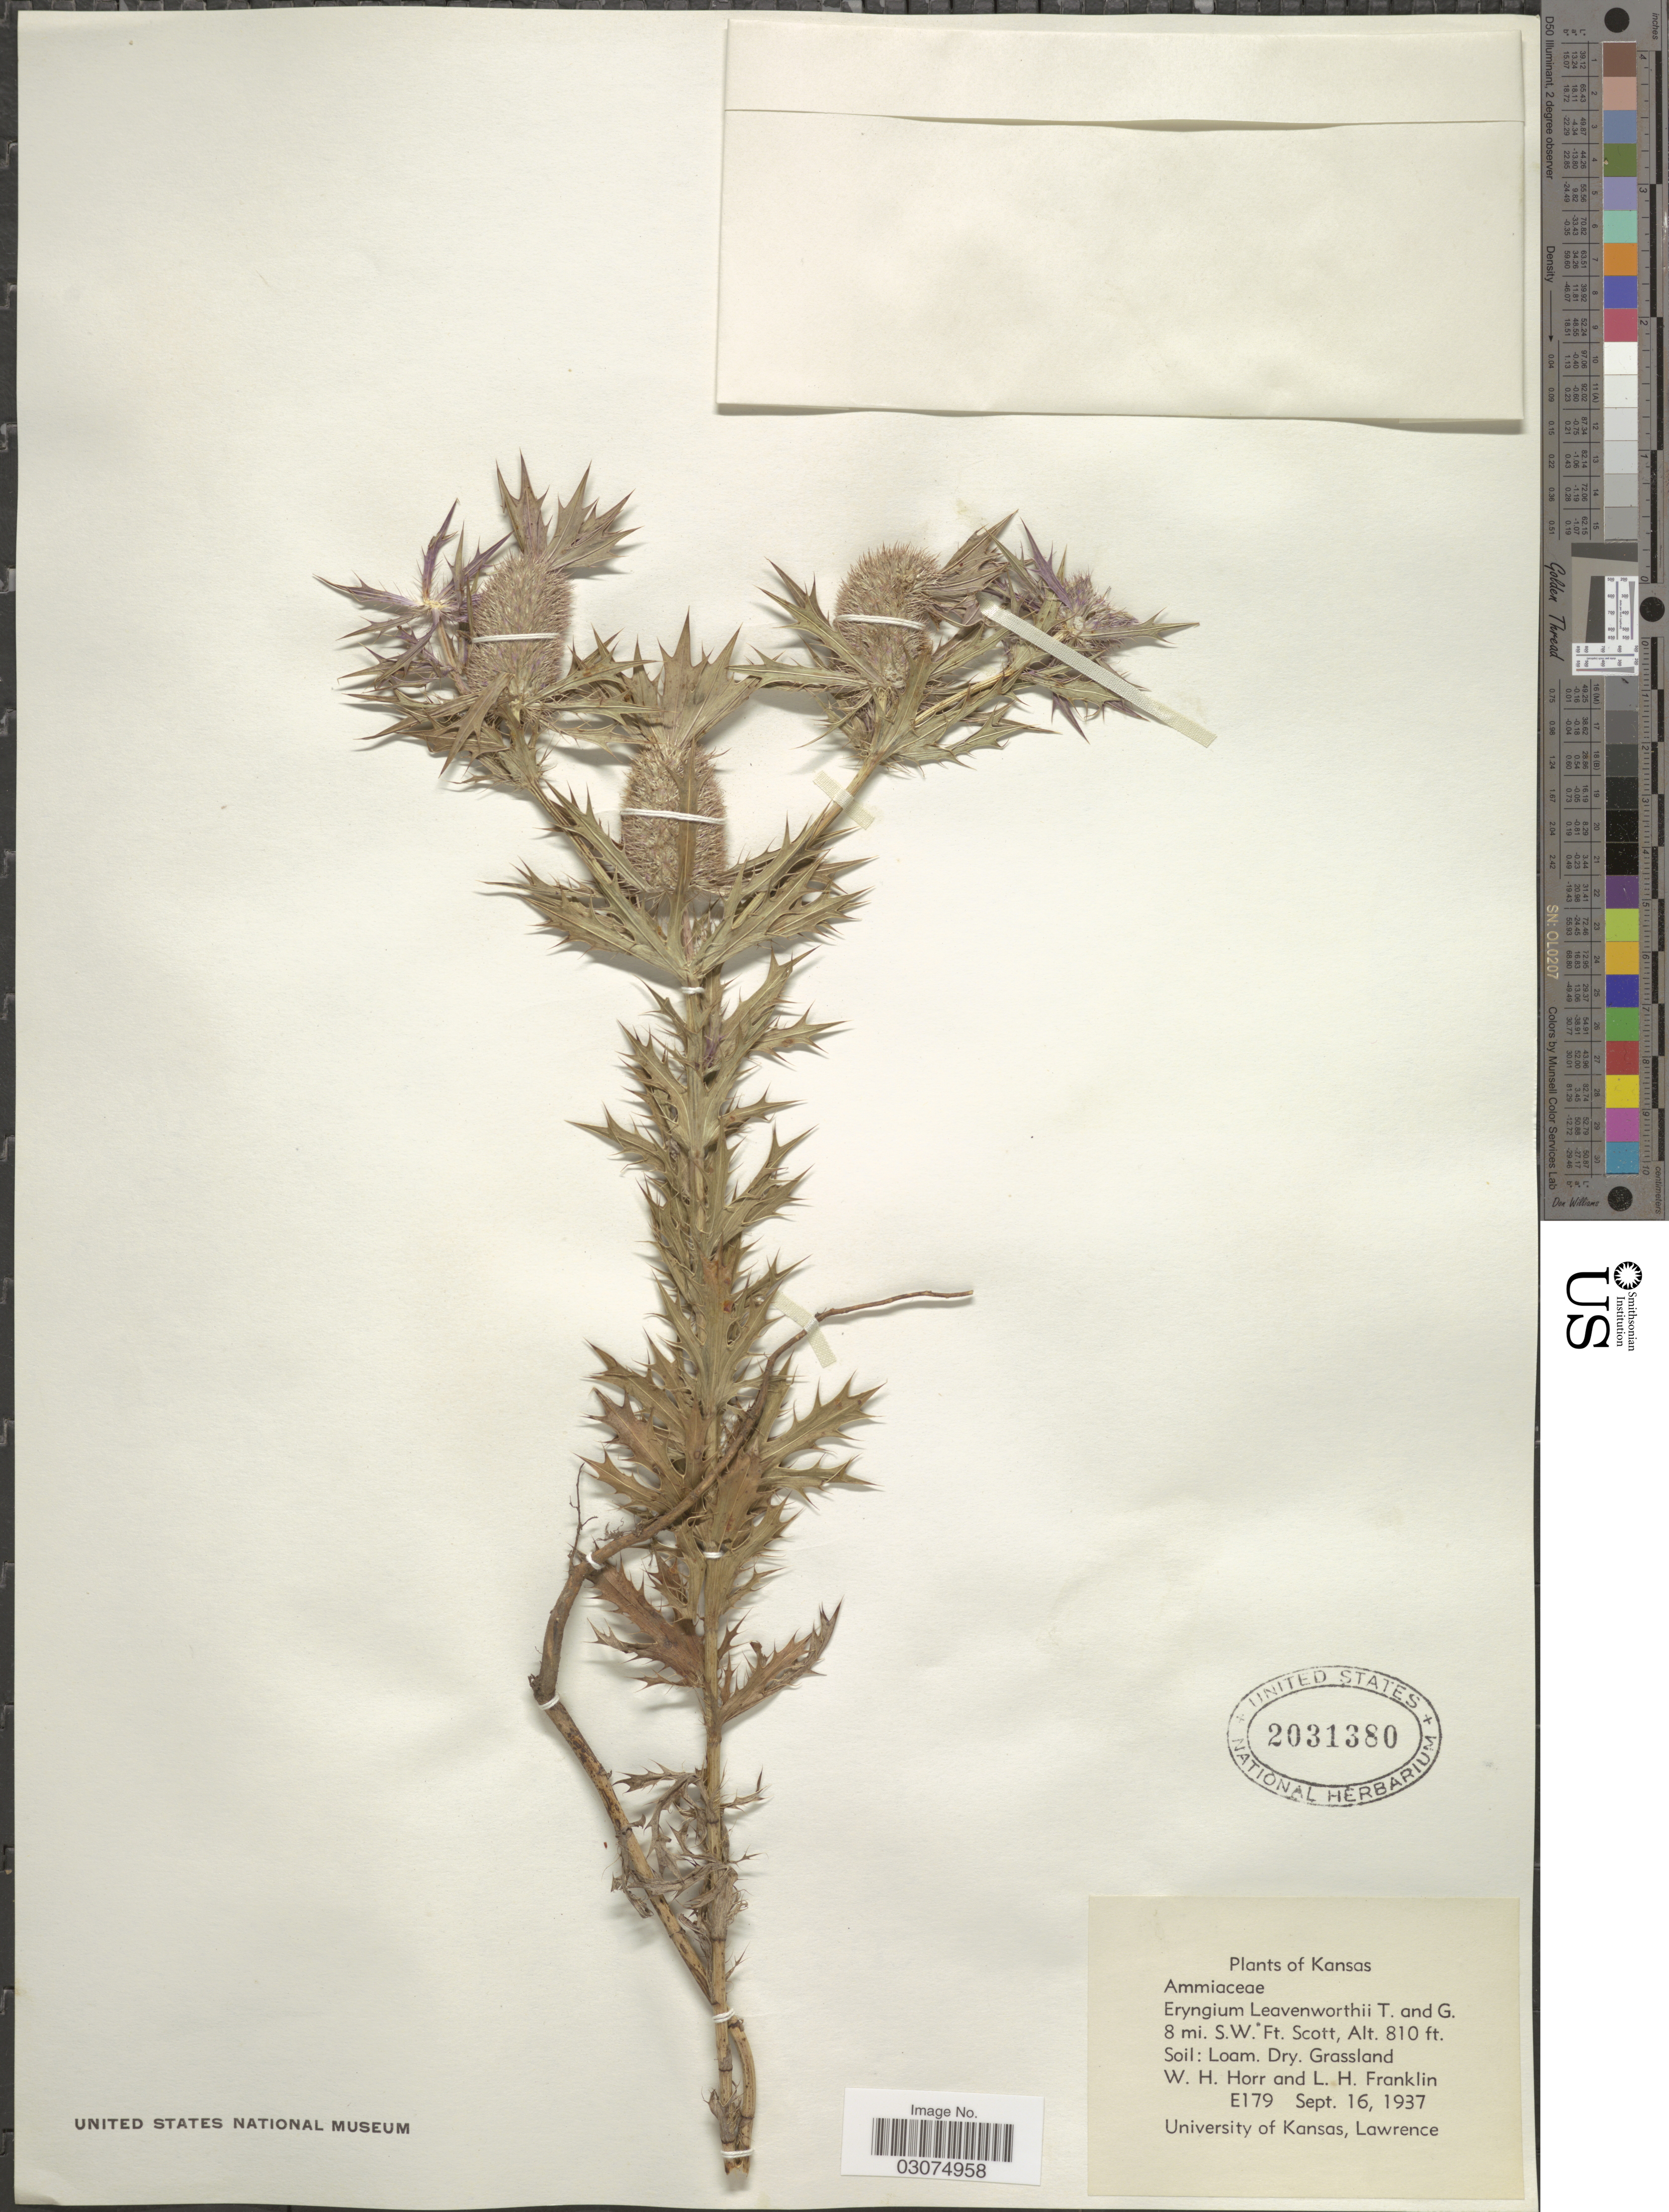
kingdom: Plantae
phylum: Tracheophyta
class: Magnoliopsida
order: Apiales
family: Apiaceae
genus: Eryngium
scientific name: Eryngium leavenworthii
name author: Torr. & A. Gray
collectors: W. H. Horr & L. H. Franklin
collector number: E179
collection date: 1937-09-16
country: United States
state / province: Kansas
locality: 8 mi. S. W. Ft. Scott.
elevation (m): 247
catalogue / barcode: US 2031380